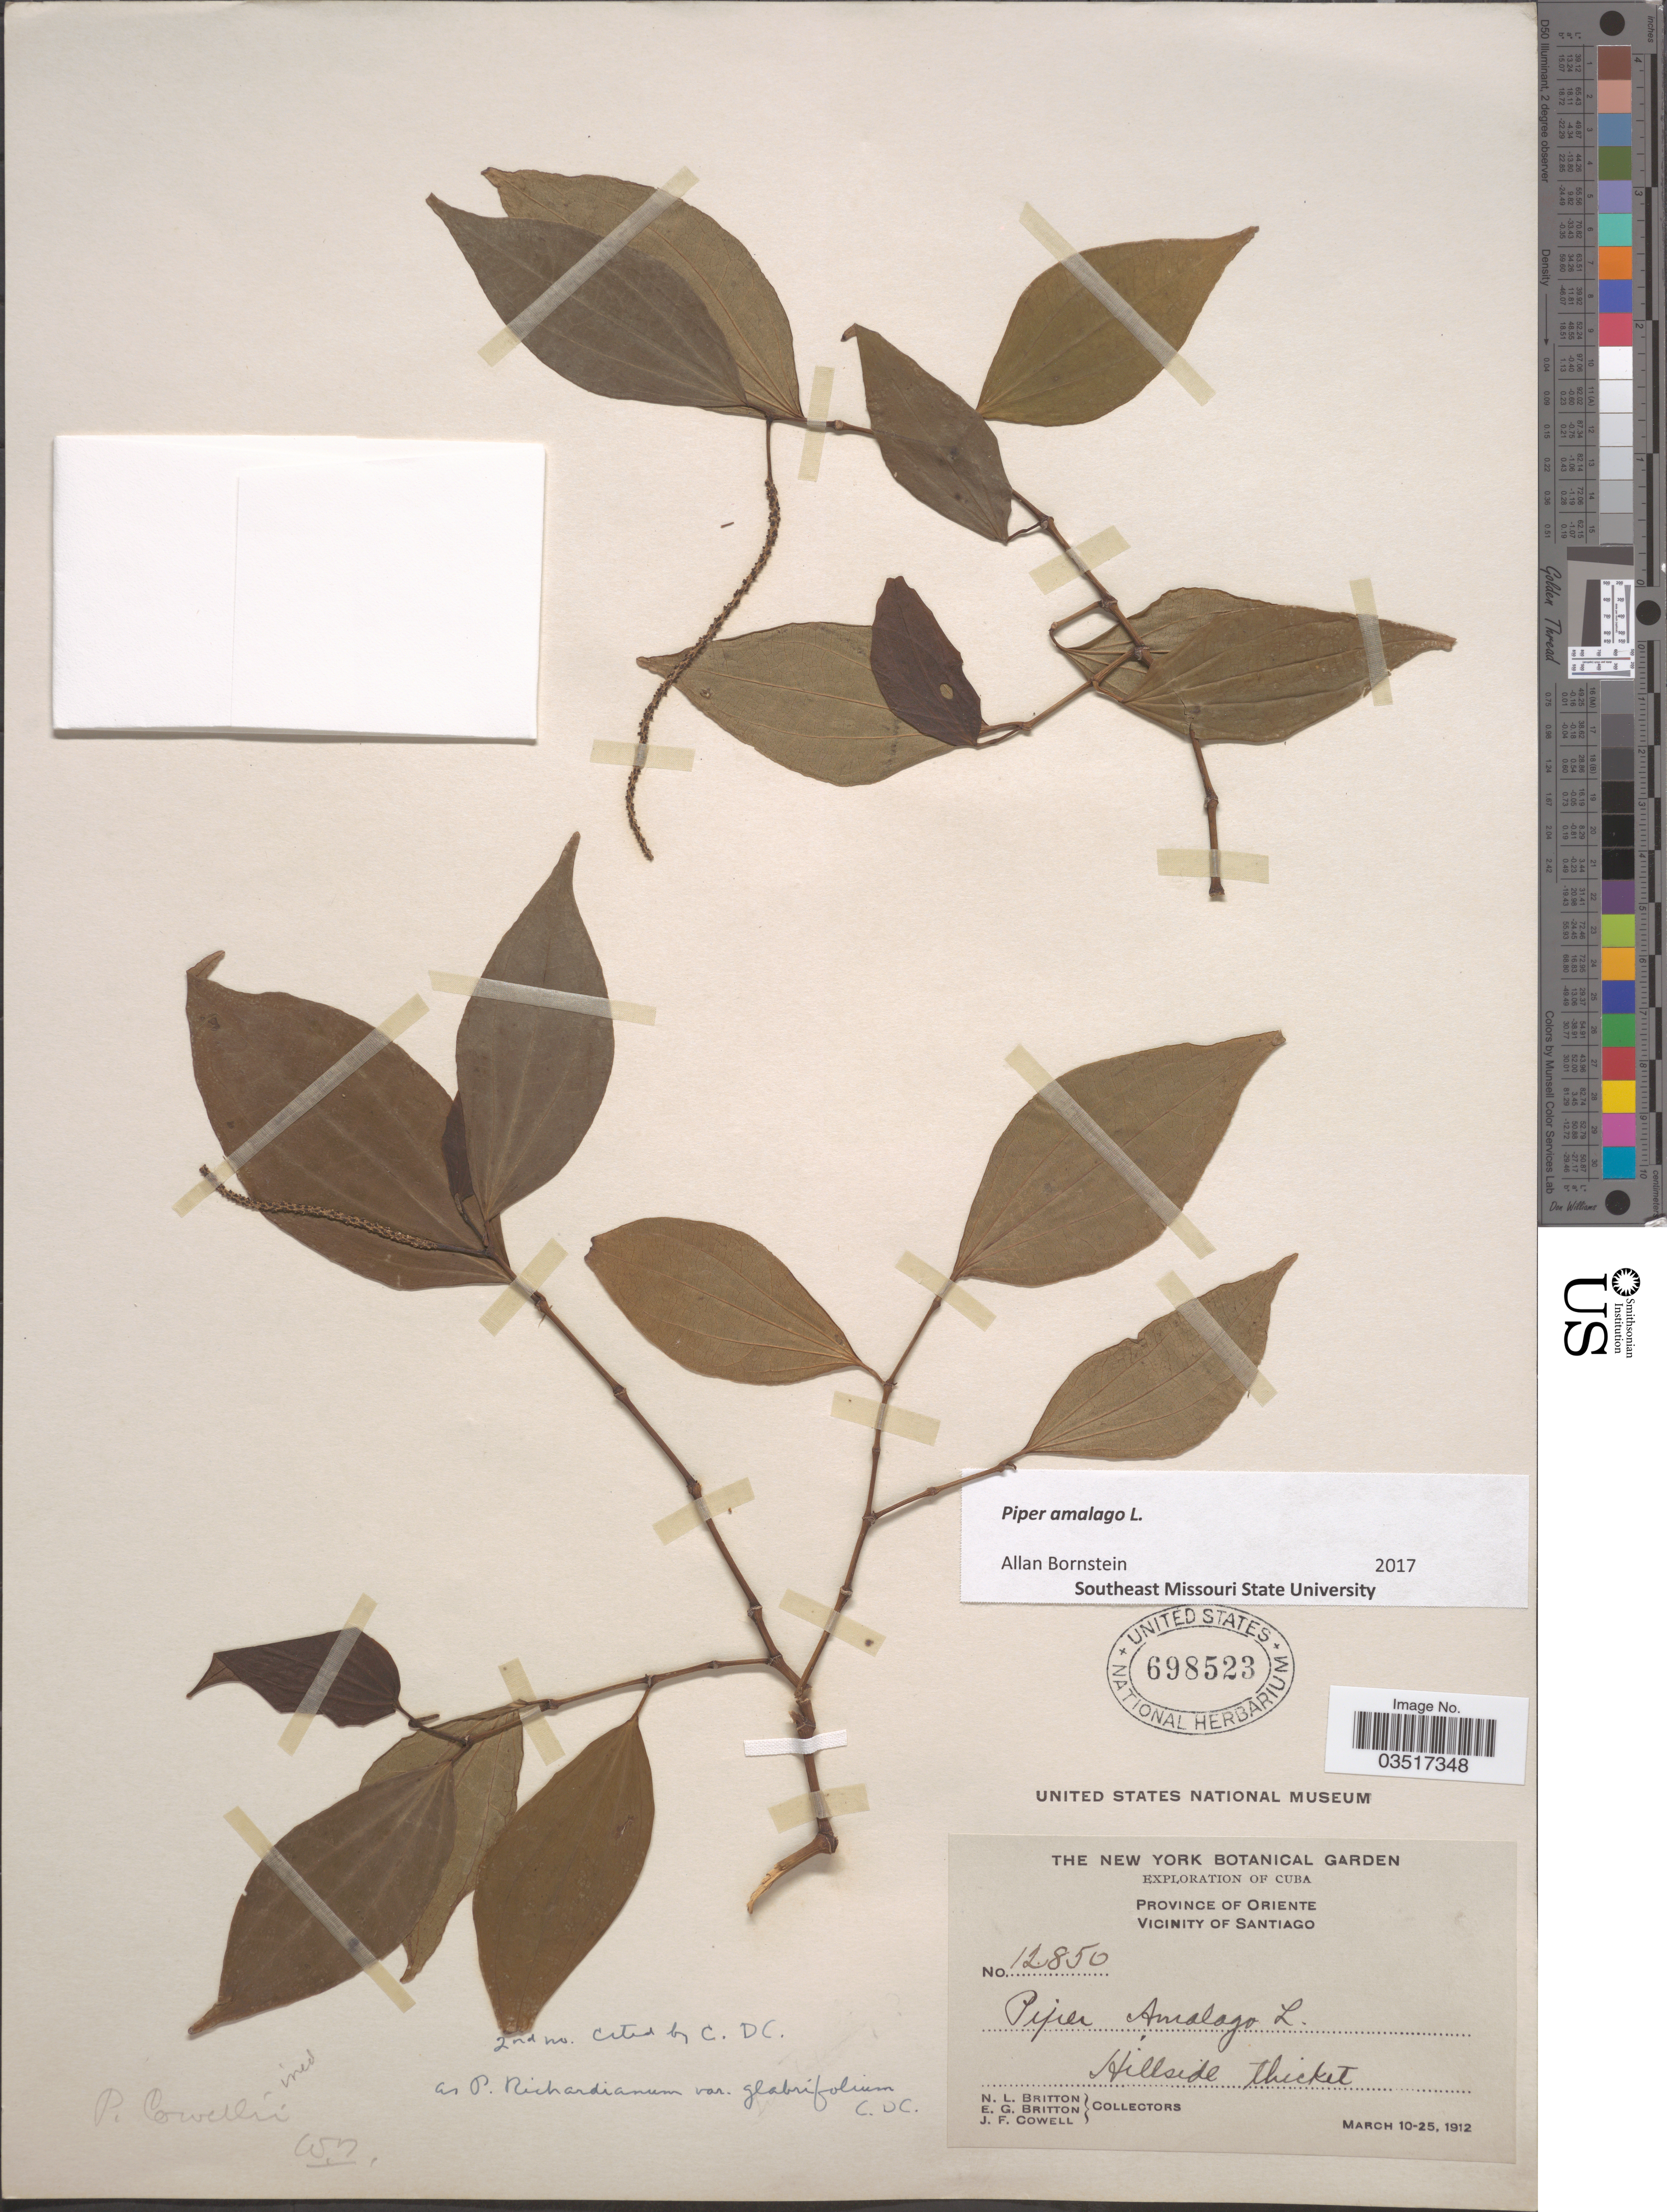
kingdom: Plantae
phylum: Tracheophyta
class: Magnoliopsida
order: Piperales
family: Piperaceae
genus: Piper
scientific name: Piper amalago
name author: L.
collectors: N. Britton, E. G. Britton & J. F. Cowell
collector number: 12850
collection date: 1912-03-10/1912-03-25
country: Cuba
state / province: Oriente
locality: Vicinity of Santiago. Hillside thicket.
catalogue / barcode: US 698523